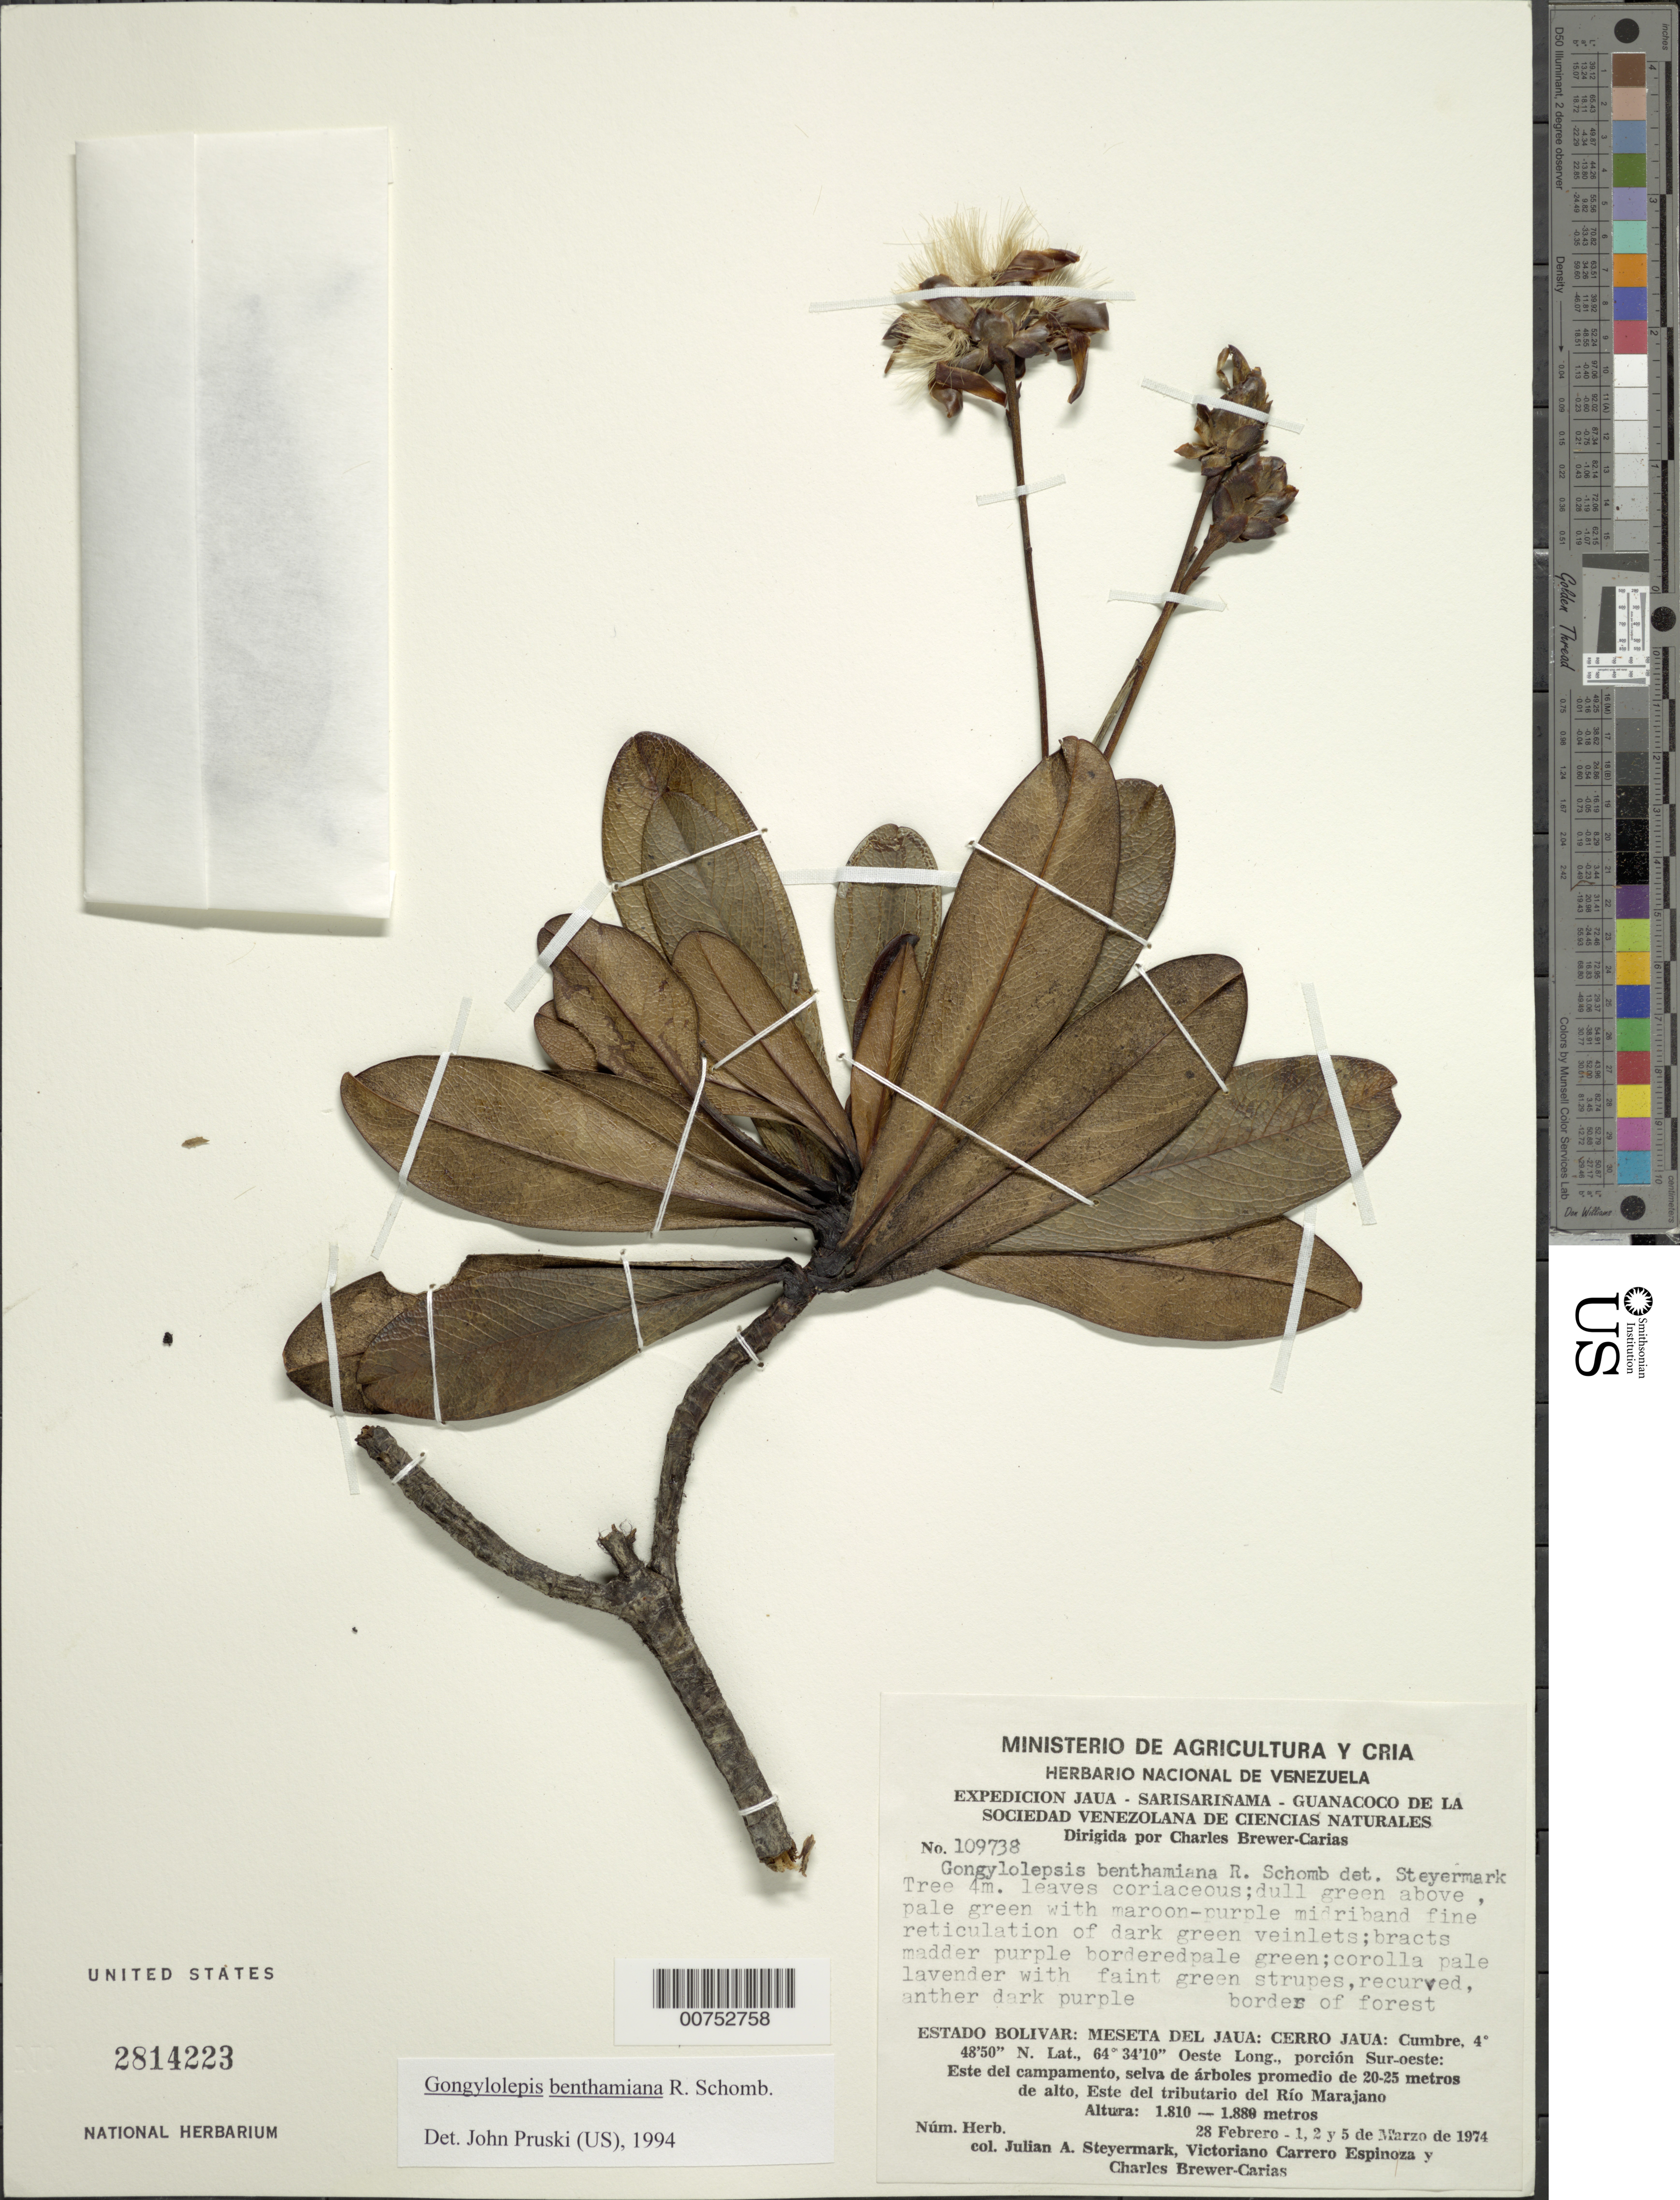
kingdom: Plantae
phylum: Tracheophyta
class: Magnoliopsida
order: Asterales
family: Asteraceae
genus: Gongylolepis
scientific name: Gongylolepis benthamiana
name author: R.H. Schomb.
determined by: Pruski, J. F.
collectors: J. Steyermark, V. Carreño E. & C. Brewer-Carias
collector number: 109738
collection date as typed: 28-Feb-74 to 5-Mar-74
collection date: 1974-02-28/1974-03-05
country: Venezuela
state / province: Bolívar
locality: Meseta del Jaua: Cerro Jaua, porción SO: este del campamento, este del tributarío del río Marajano.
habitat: Cumbre, selva de árboles promedio de 20-25m de alto. Broders of the forest.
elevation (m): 1810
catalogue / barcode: US 2814223